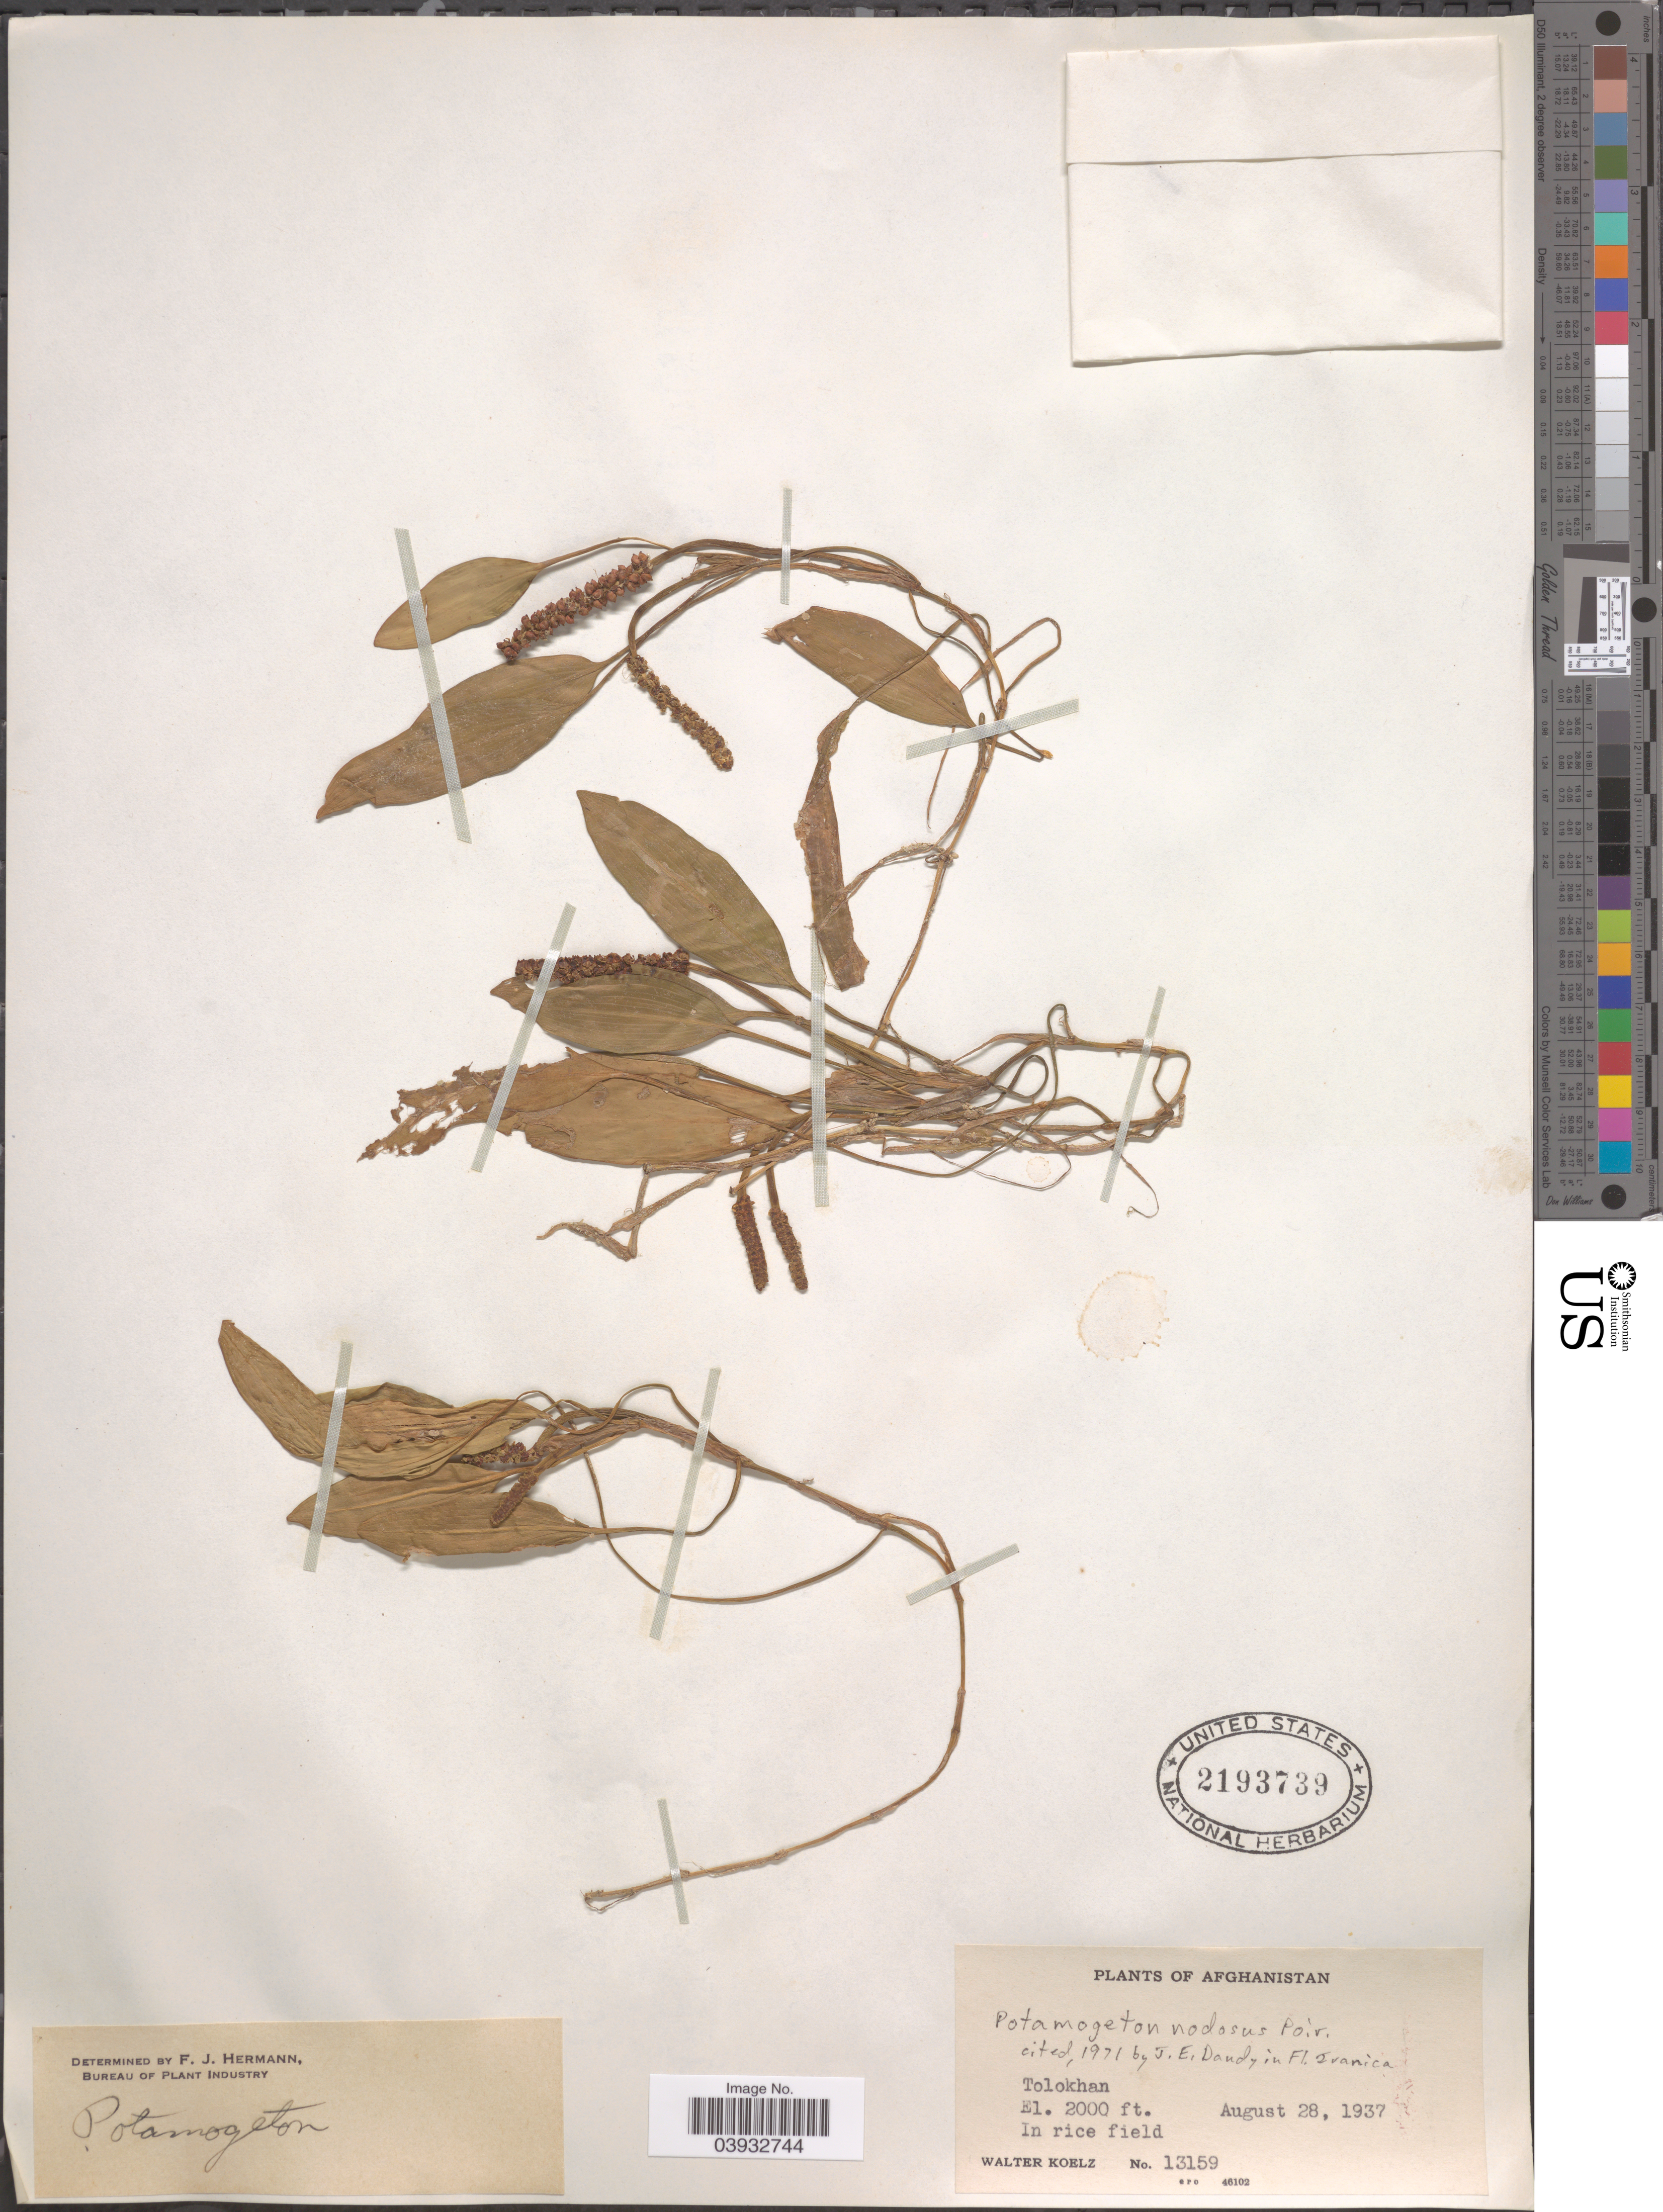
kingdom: Plantae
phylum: Tracheophyta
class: Liliopsida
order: Alismatales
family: Potamogetonaceae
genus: Potamogeton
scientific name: Potamogeton nodosus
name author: Poir.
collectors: W. N. Koelz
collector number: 13159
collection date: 1937-08-28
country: Afghanistan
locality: Tolokhan, In rice field.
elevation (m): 610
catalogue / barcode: US 2193739